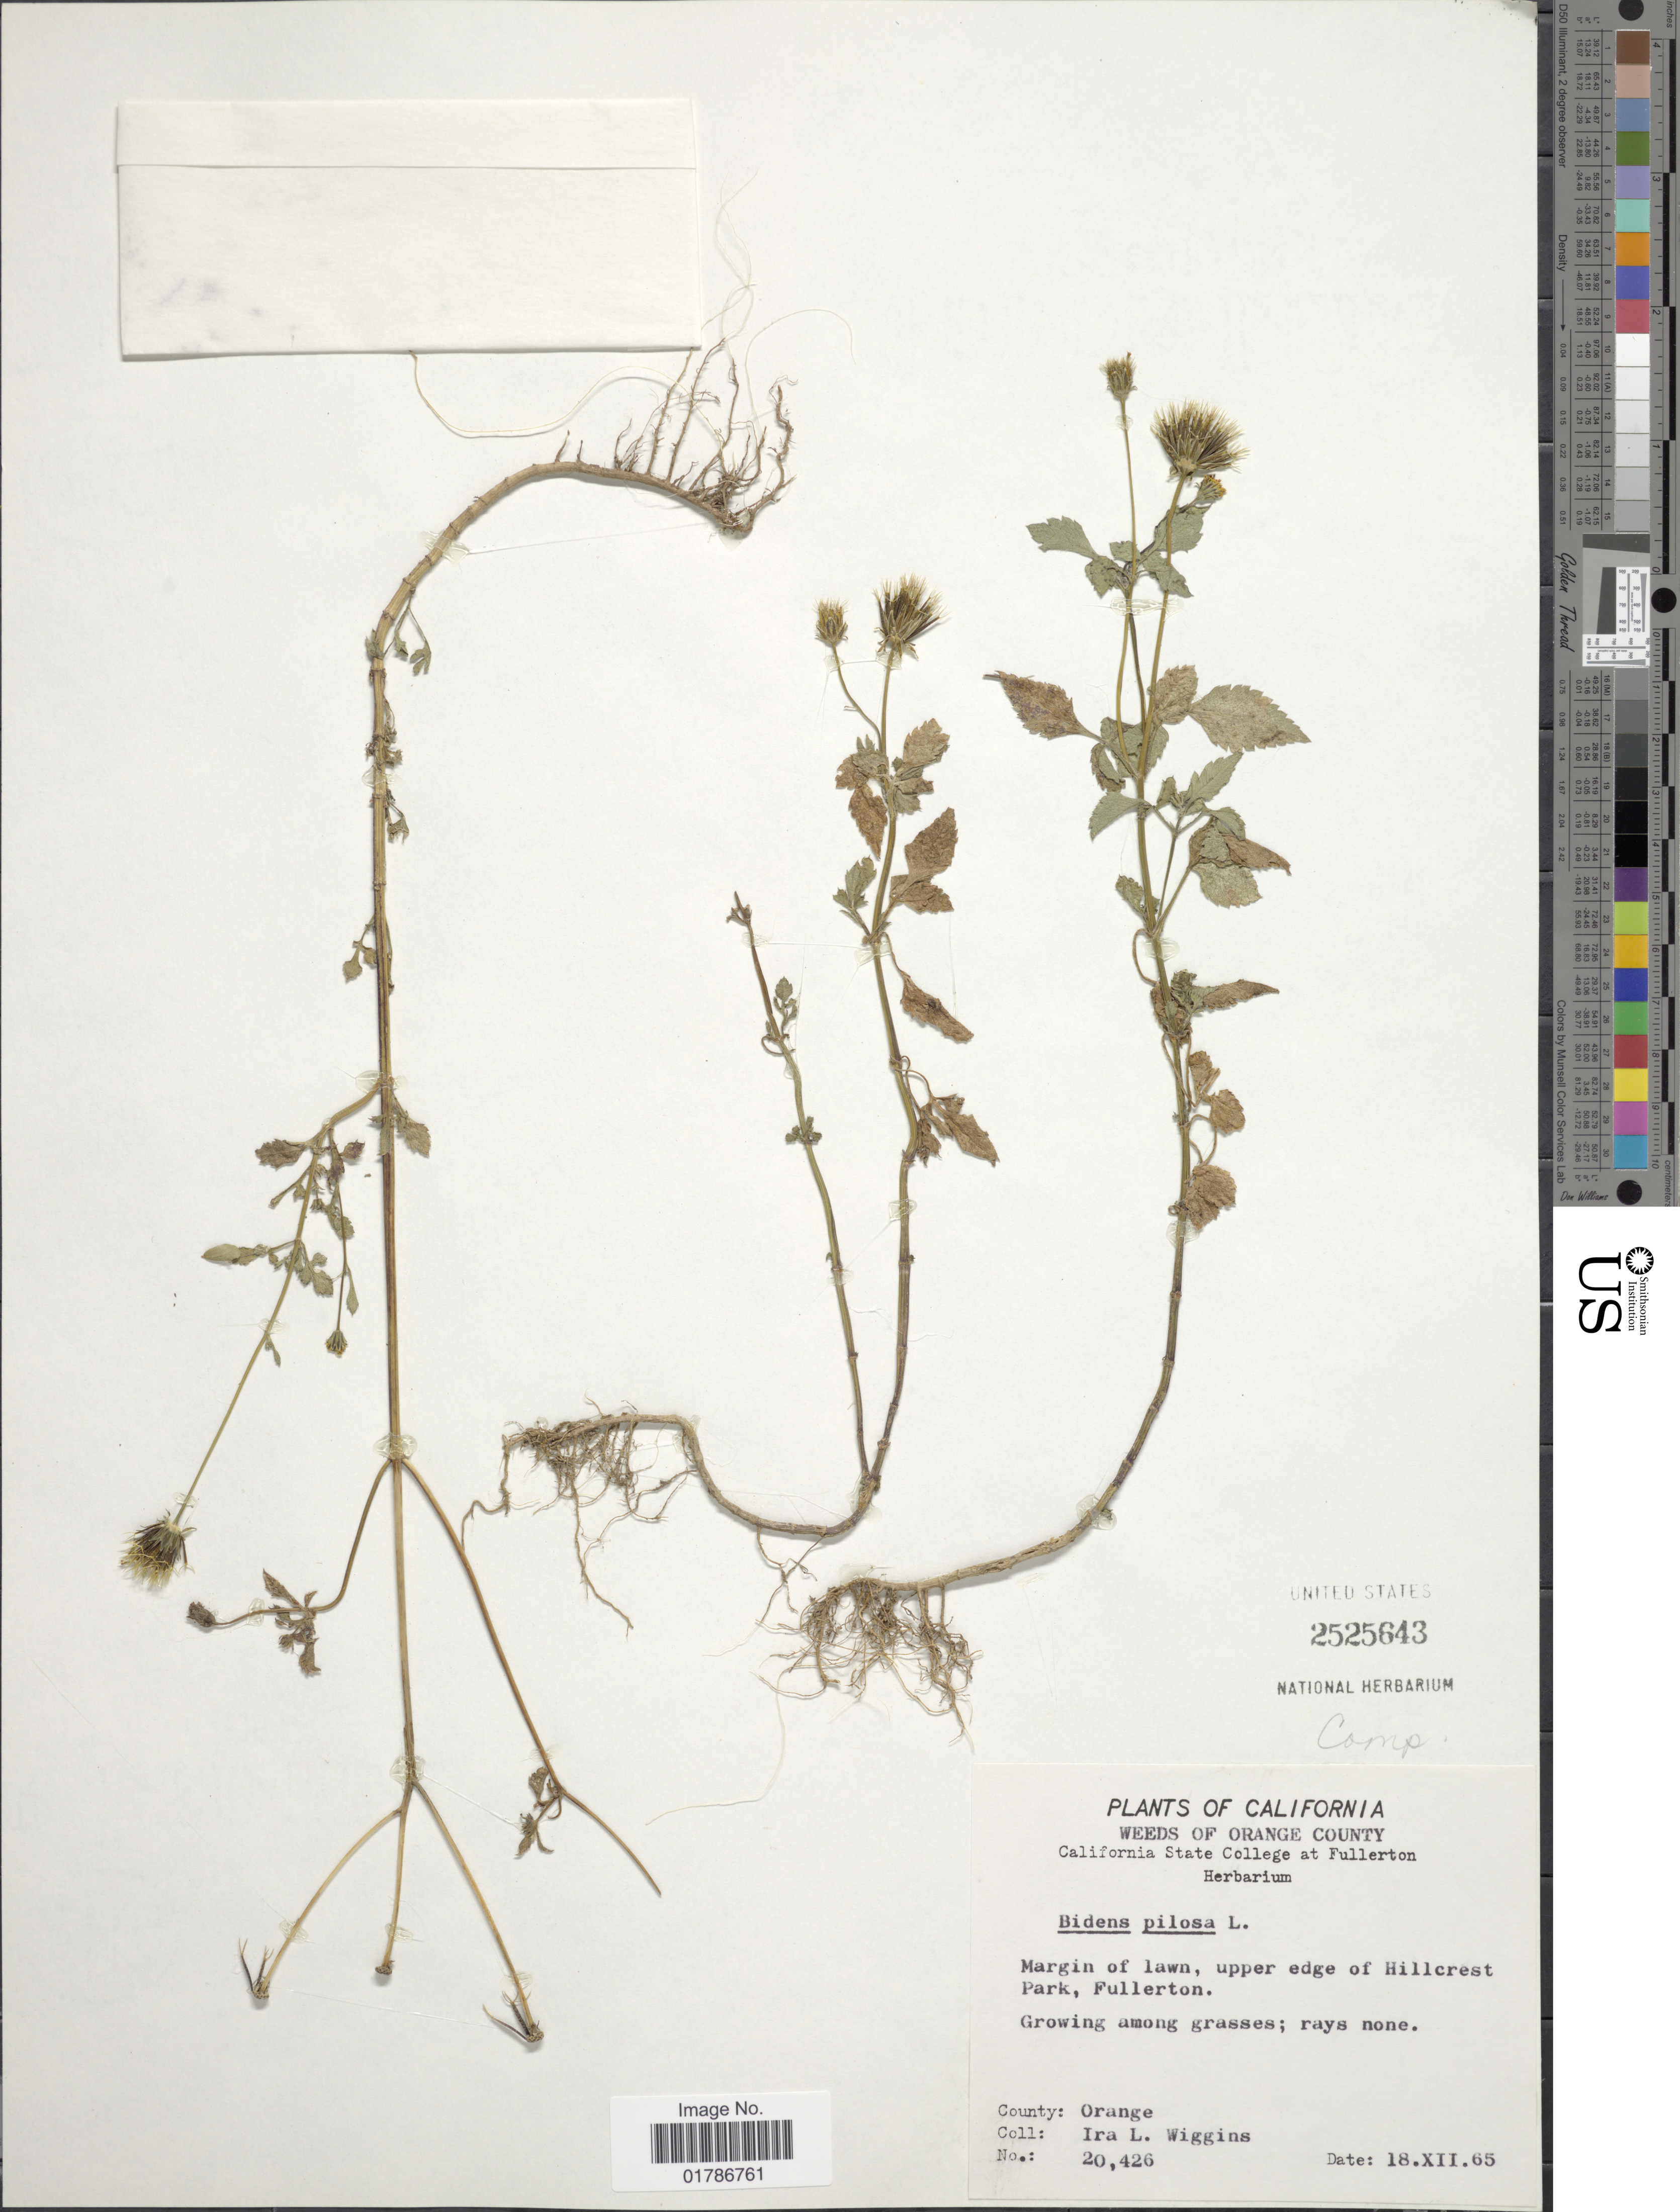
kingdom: Plantae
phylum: Tracheophyta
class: Magnoliopsida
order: Asterales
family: Asteraceae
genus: Bidens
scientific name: Bidens pilosa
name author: L.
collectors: I. L. Wiggins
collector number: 20426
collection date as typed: Transcribed d/m/y: 18/12/65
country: United States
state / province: California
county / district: Orange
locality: Weeds of Orange County, Margin of lawn, upper edge of Hillcrest Park, Fullerton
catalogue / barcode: US 2525643